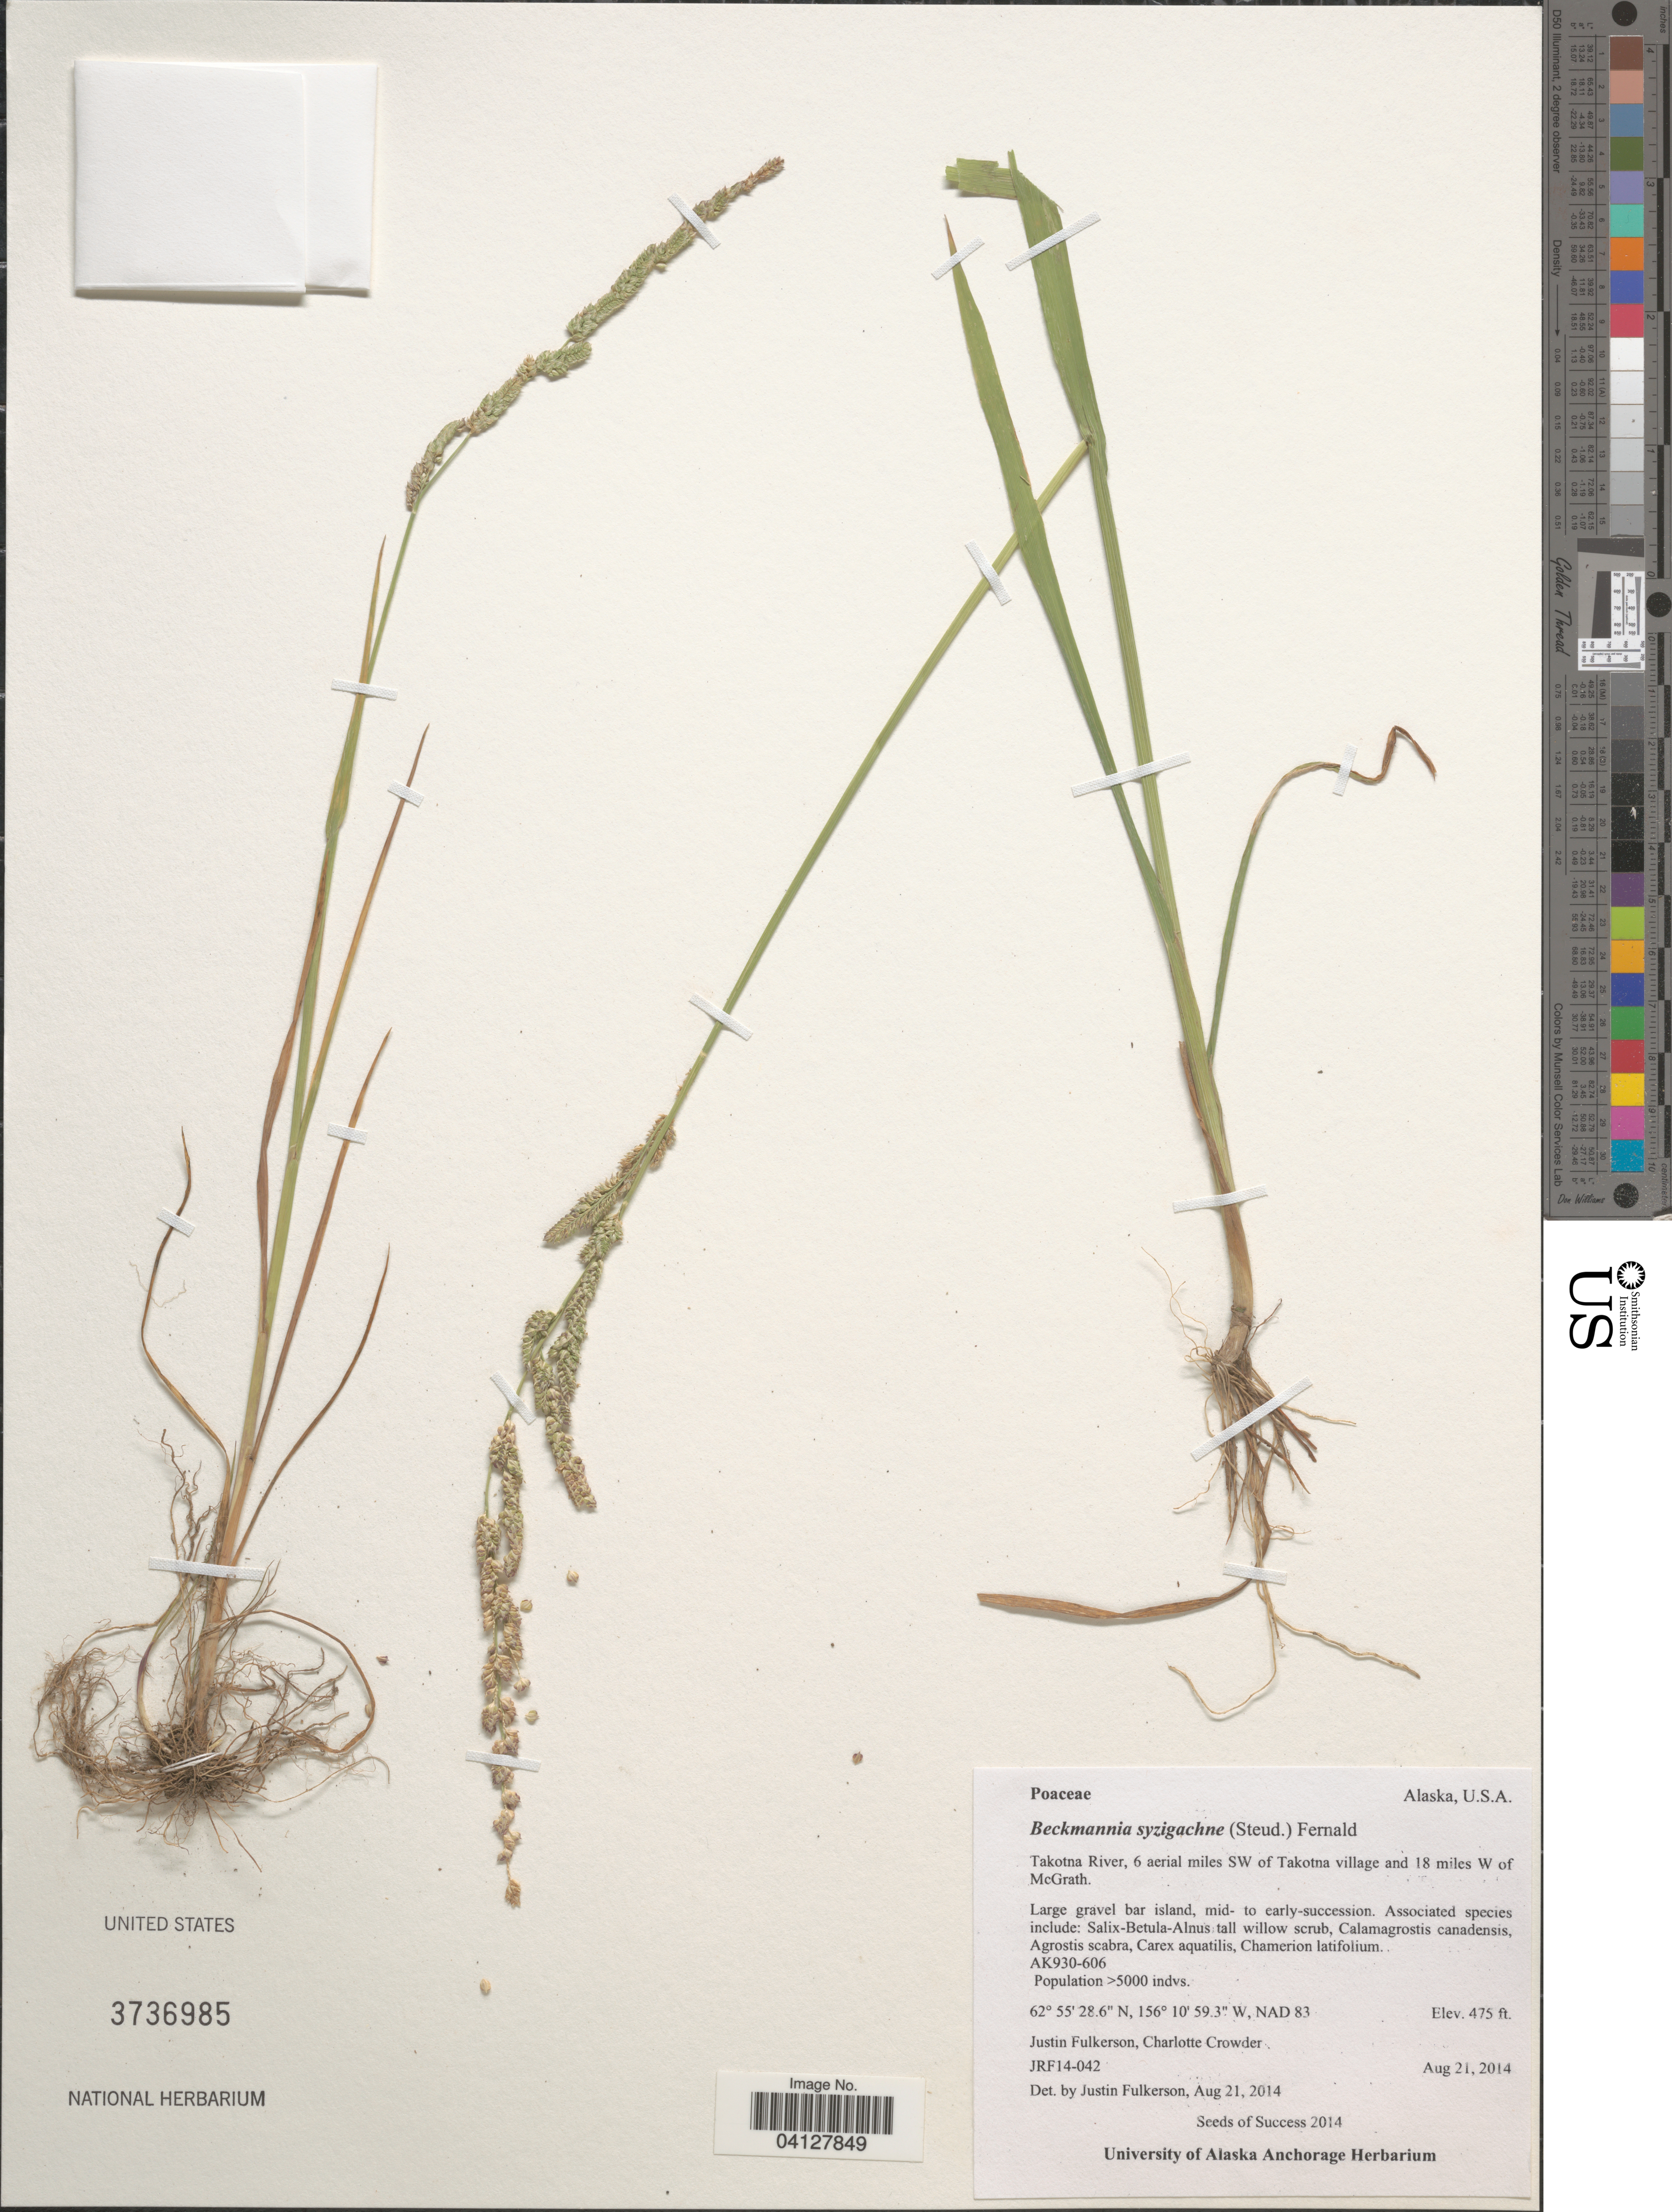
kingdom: Plantae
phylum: Tracheophyta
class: Liliopsida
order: Poales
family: Poaceae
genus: Beckmannia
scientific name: Beckmannia syzigachne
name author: (Steud.) Fernald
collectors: J. Fulkerson & C. Crowder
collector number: JRF14-042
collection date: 2014-08-21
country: United States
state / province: Alaska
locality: Takotna River, 6 aerial miles SW of Takotna village and 18 miles W of McGrath.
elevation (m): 145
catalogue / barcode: US 3736985